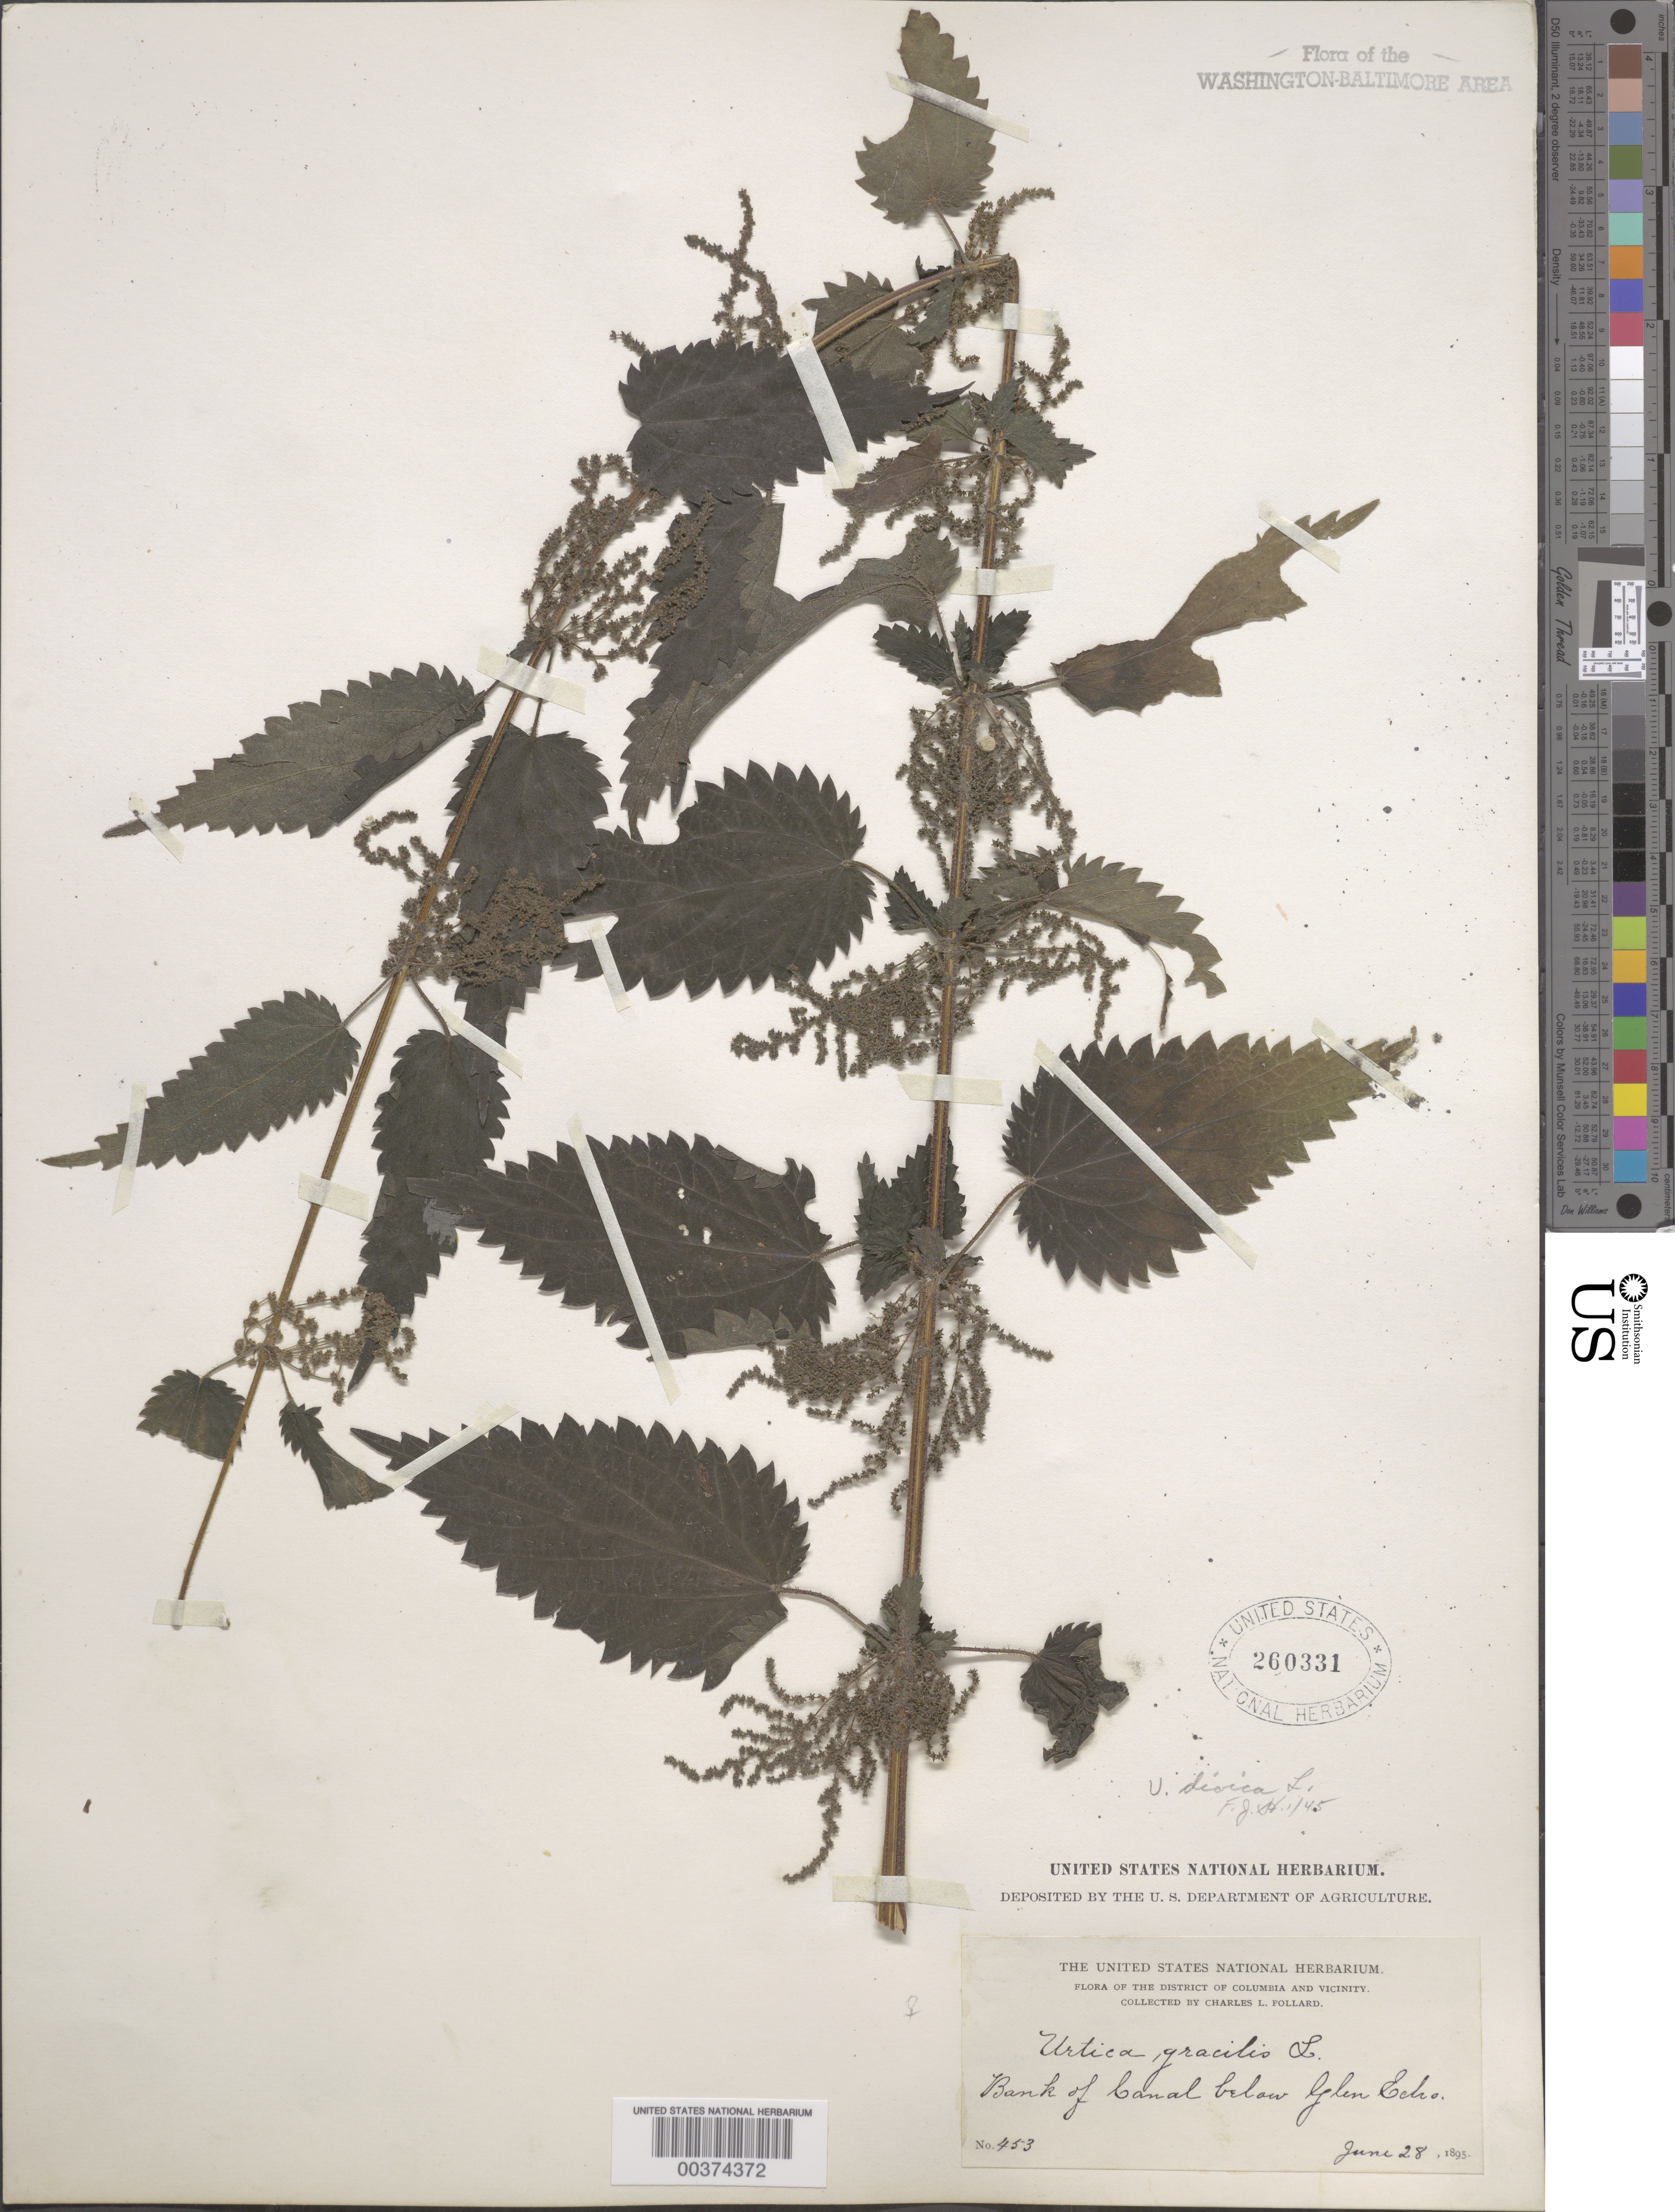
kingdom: Plantae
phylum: Tracheophyta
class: Magnoliopsida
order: Rosales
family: Urticaceae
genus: Urtica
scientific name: Urtica dioica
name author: L.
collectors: C. L. Pollard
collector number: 453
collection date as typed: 28 Jun 1895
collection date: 1895-06-28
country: United States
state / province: Maryland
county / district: Montgomery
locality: C. & O. Canal below Glen Echo C. and O. Canal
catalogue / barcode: US 260331